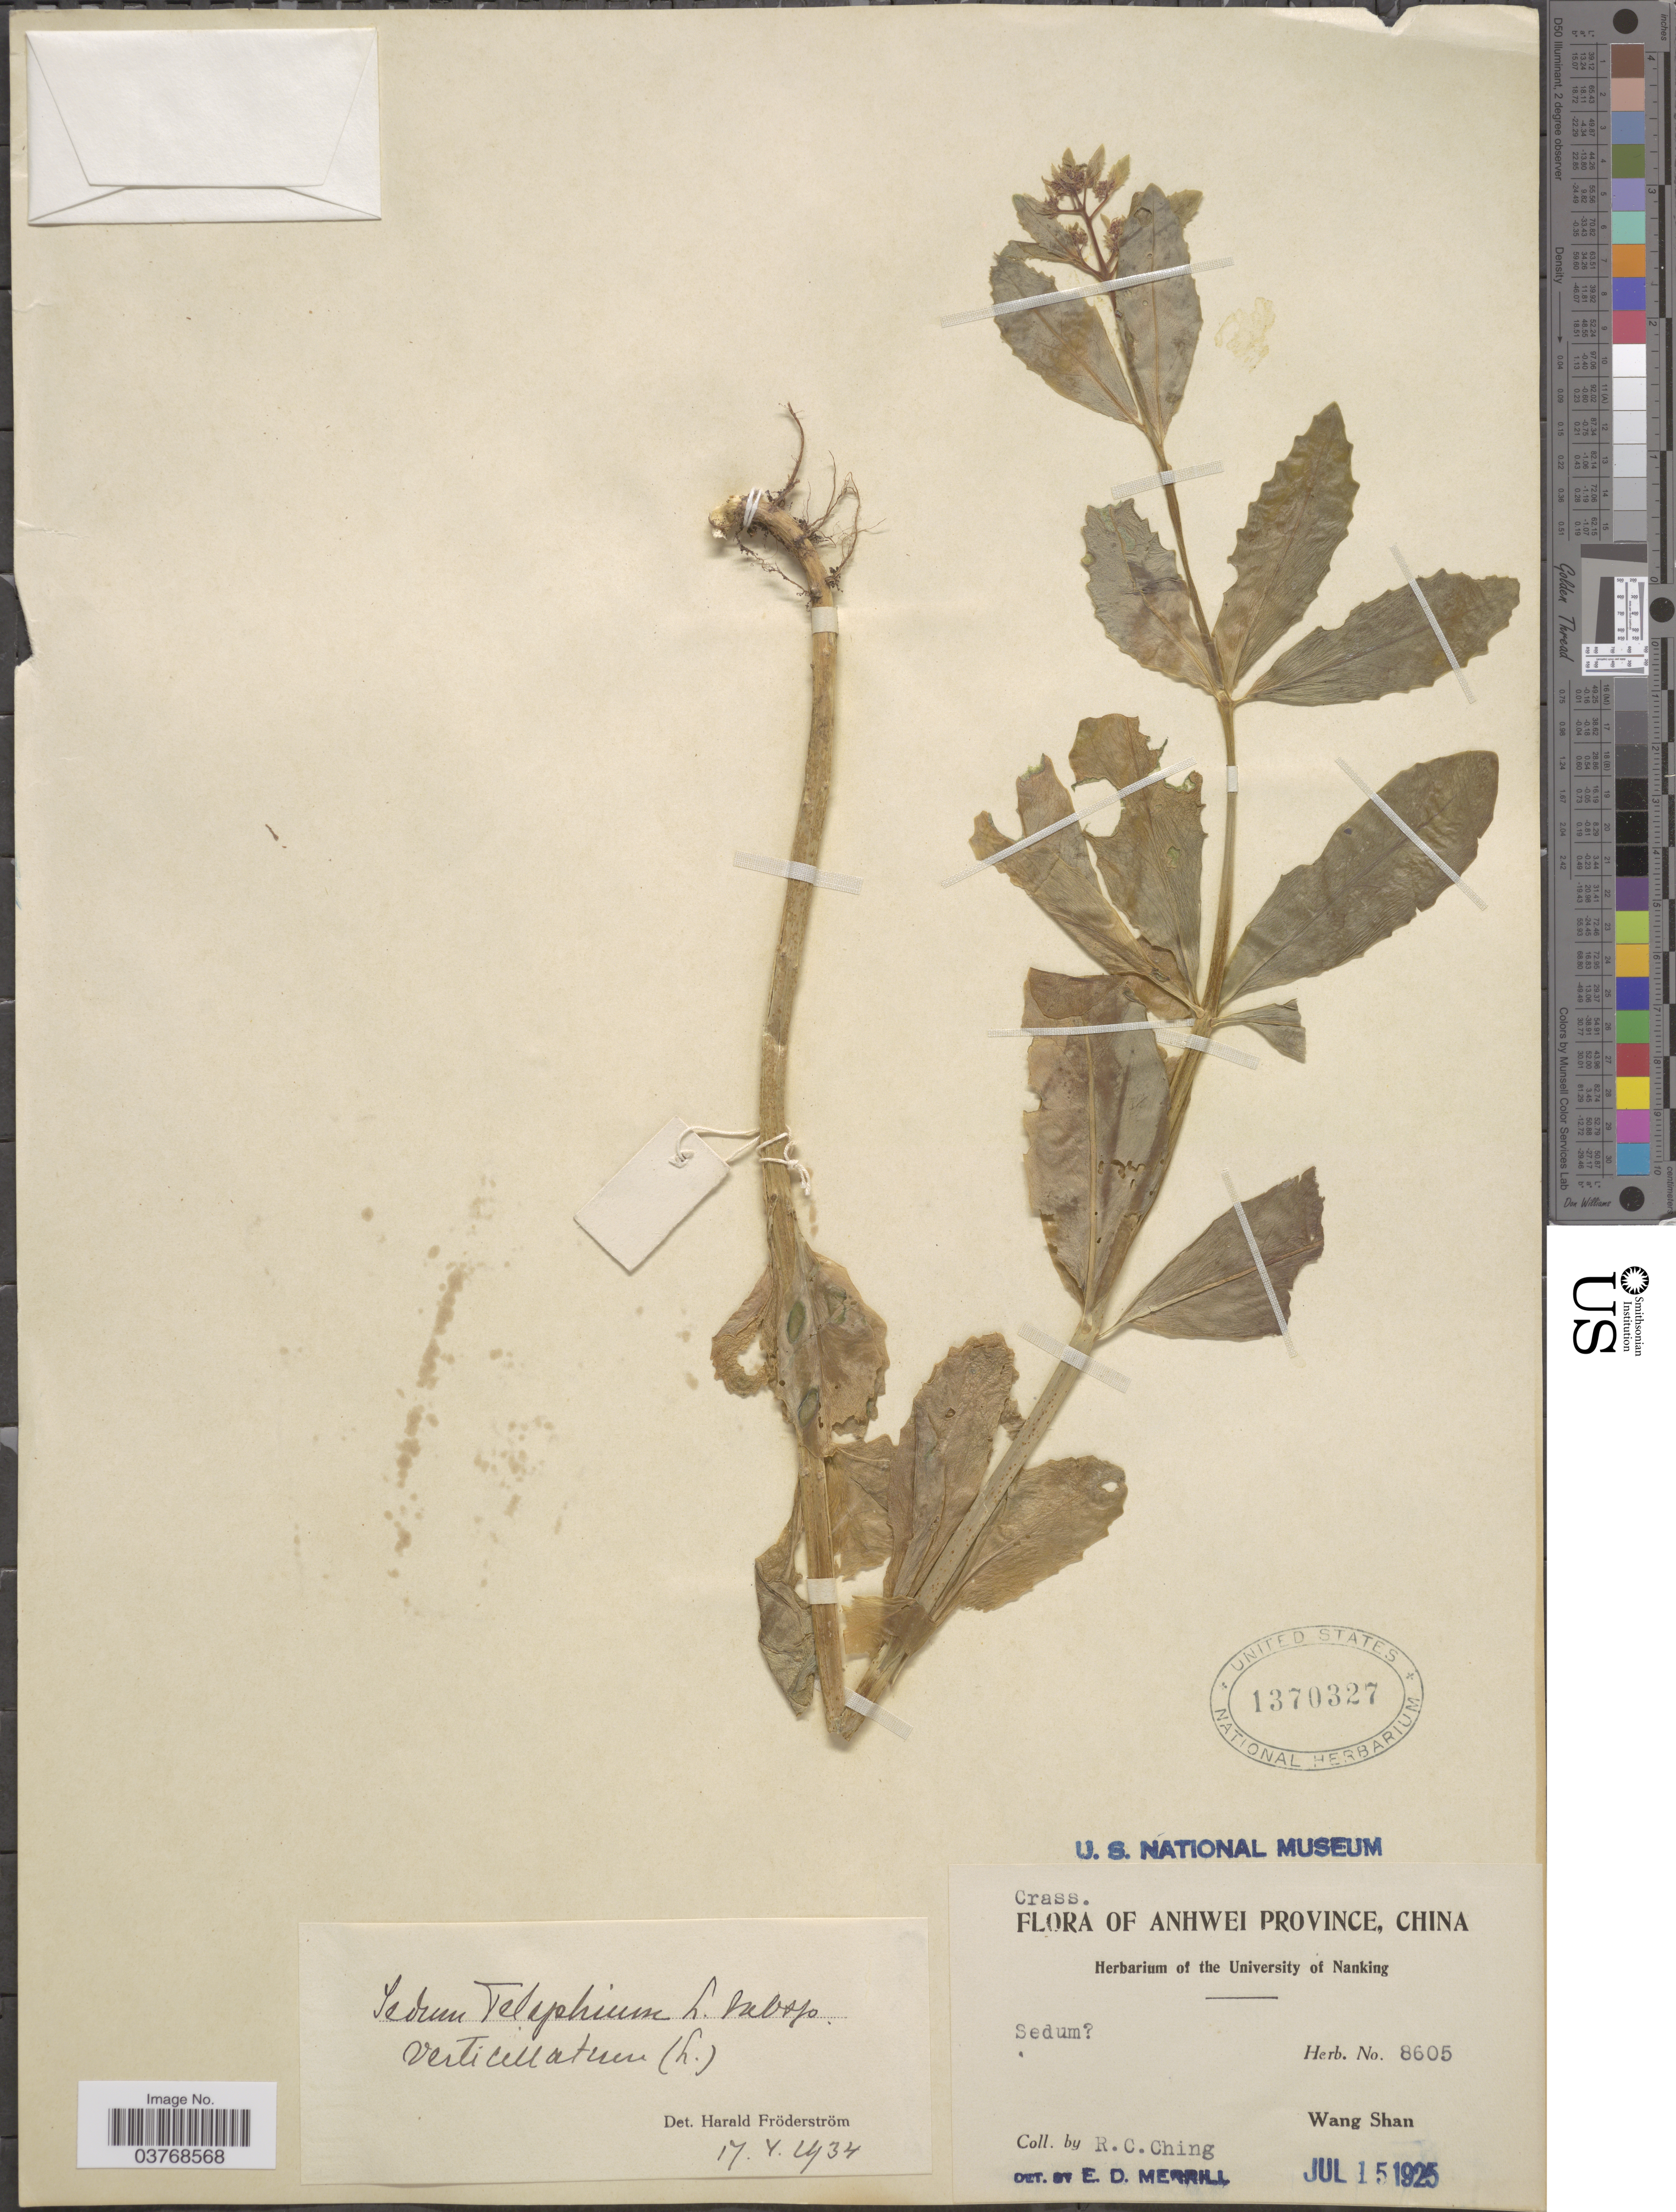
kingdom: Plantae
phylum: Tracheophyta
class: Magnoliopsida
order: Saxifragales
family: Crassulaceae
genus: Hylotelephium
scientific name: Hylotelephium verticillatum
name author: (L.) H. Ohba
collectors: R. C. Ching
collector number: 8605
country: China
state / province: Anhui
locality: Anhwei Province. Wang Shan.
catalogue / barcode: US 1370327